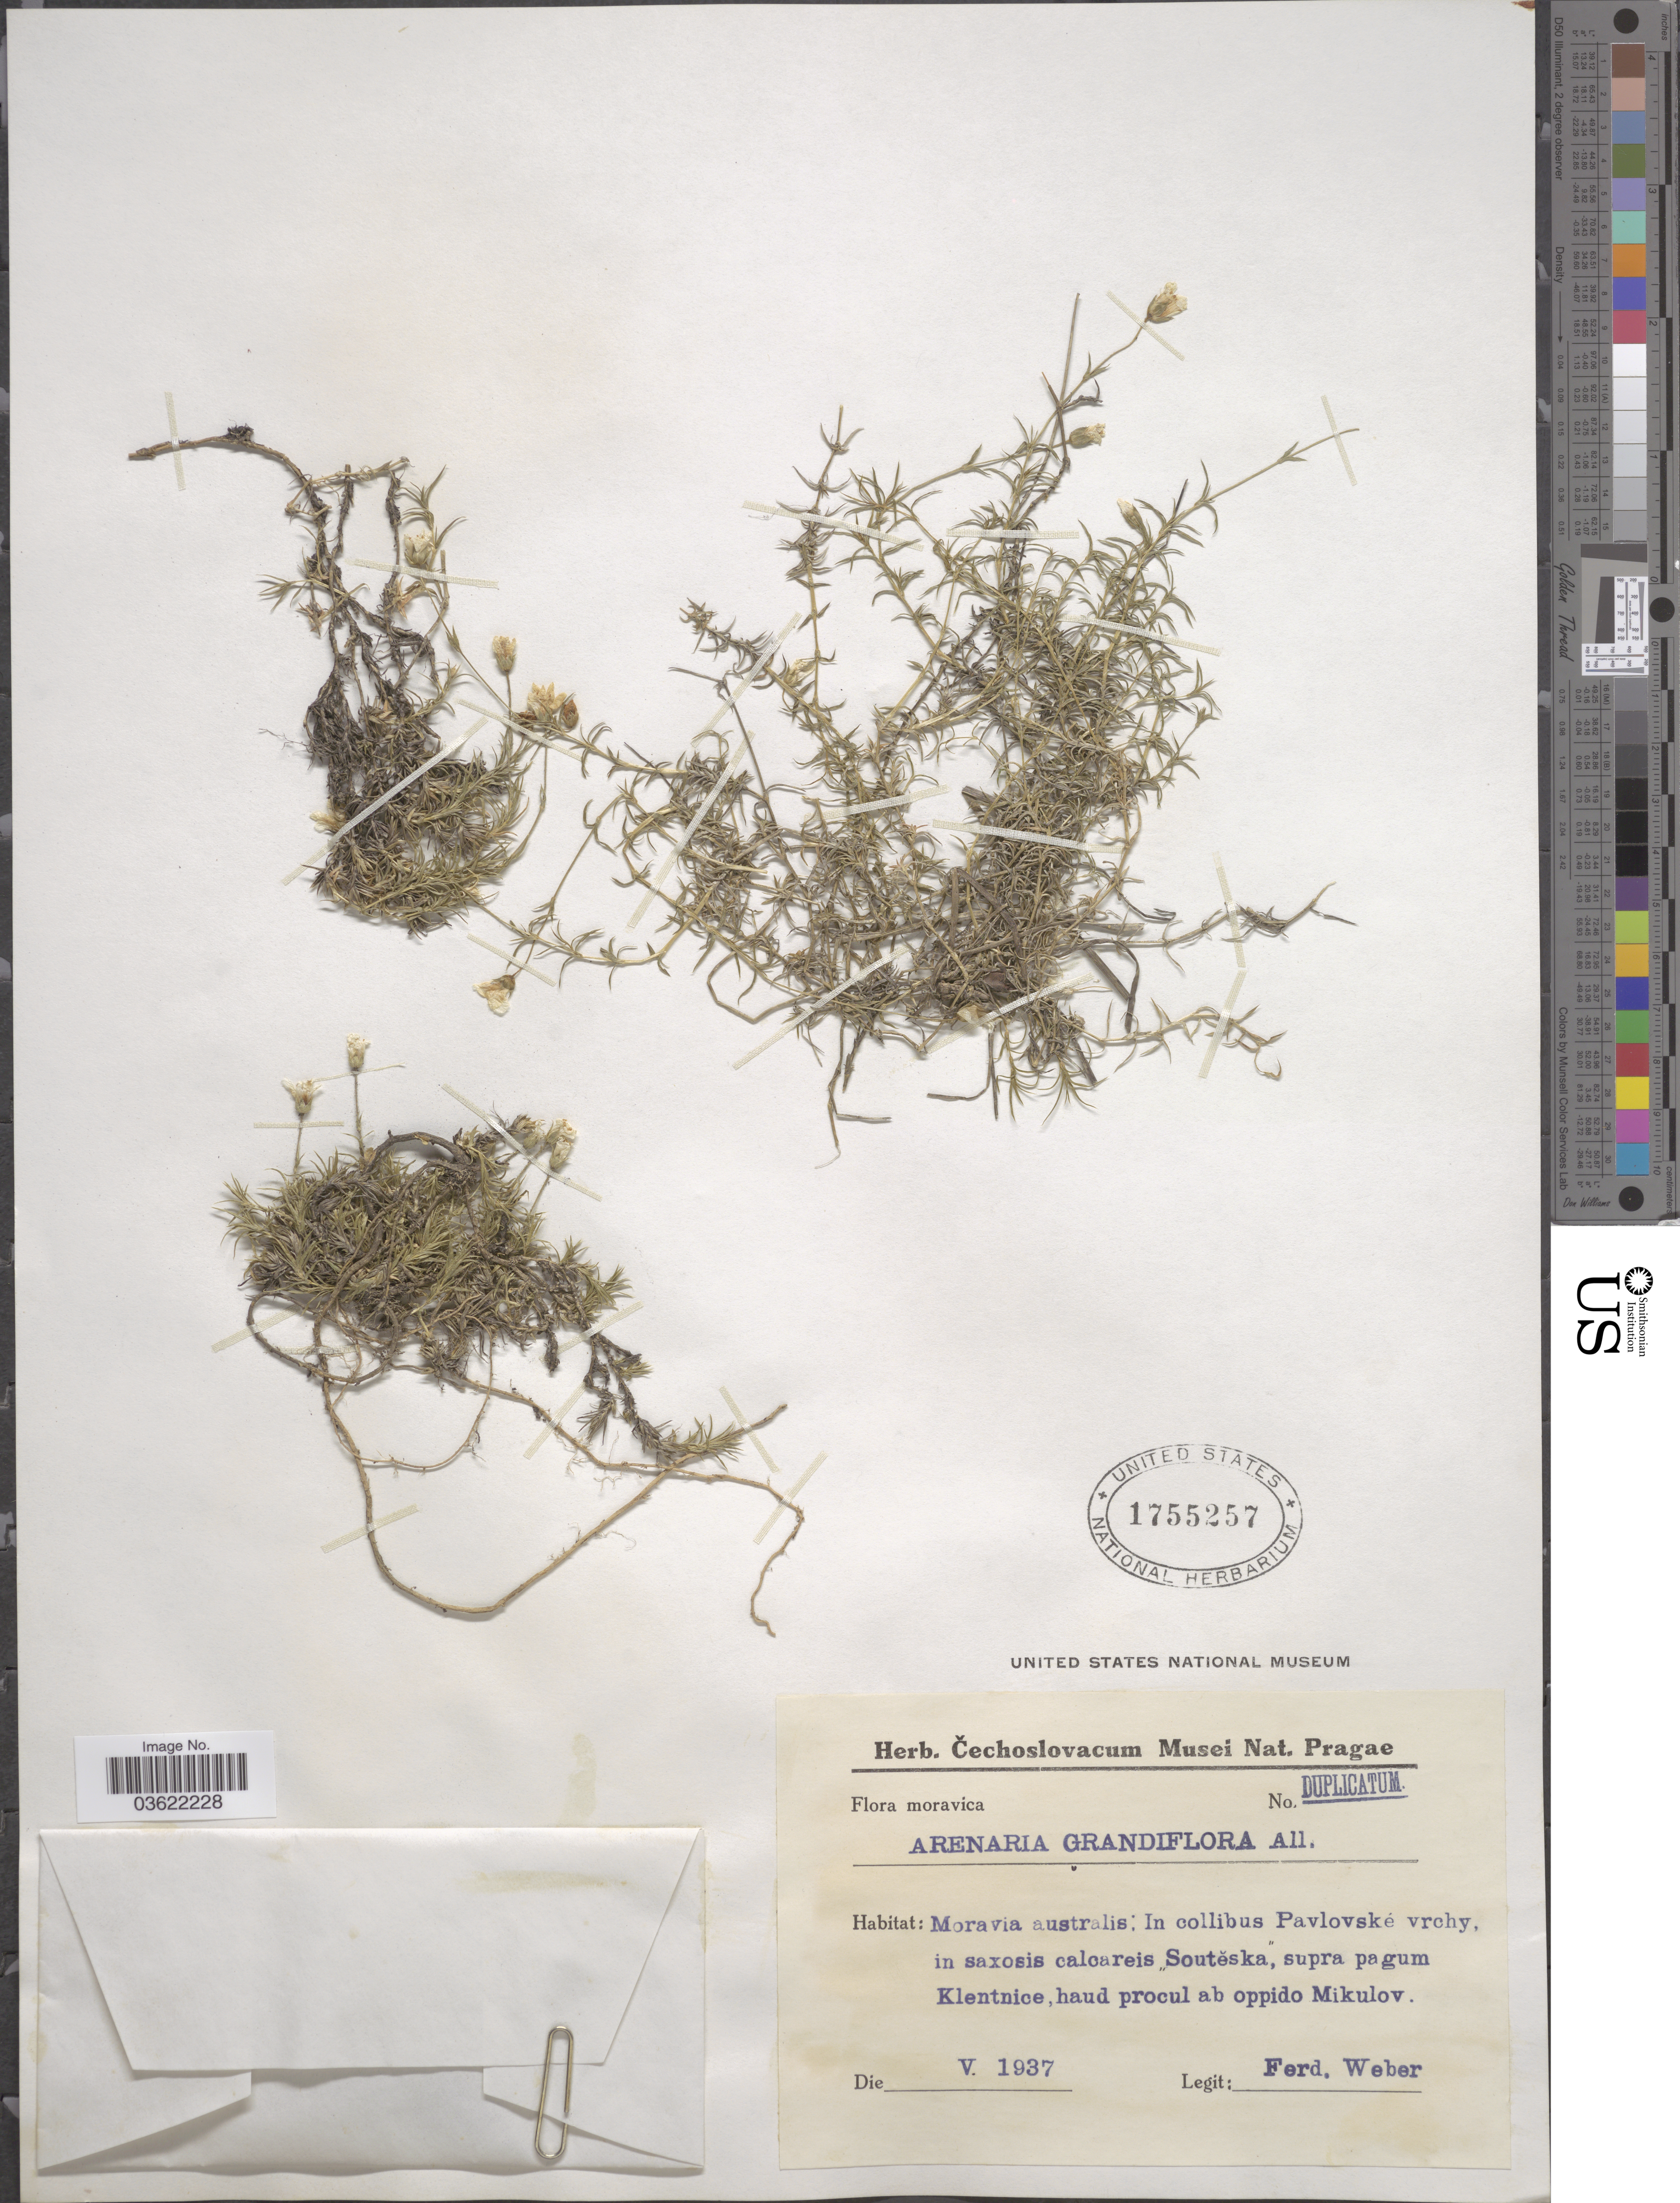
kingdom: Plantae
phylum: Tracheophyta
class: Magnoliopsida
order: Caryophyllales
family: Caryophyllaceae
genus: Arenaria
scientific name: Arenaria grandiflora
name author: L.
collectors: F. Weber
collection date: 1937-05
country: Czechia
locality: Moravica. Moravia australis: In collibus Pavlovské vrchy, in saxosis calcareis "Soutěska," supra pagum Klentnice, haud procul ab oppido Mikulov.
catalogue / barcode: US 1755257